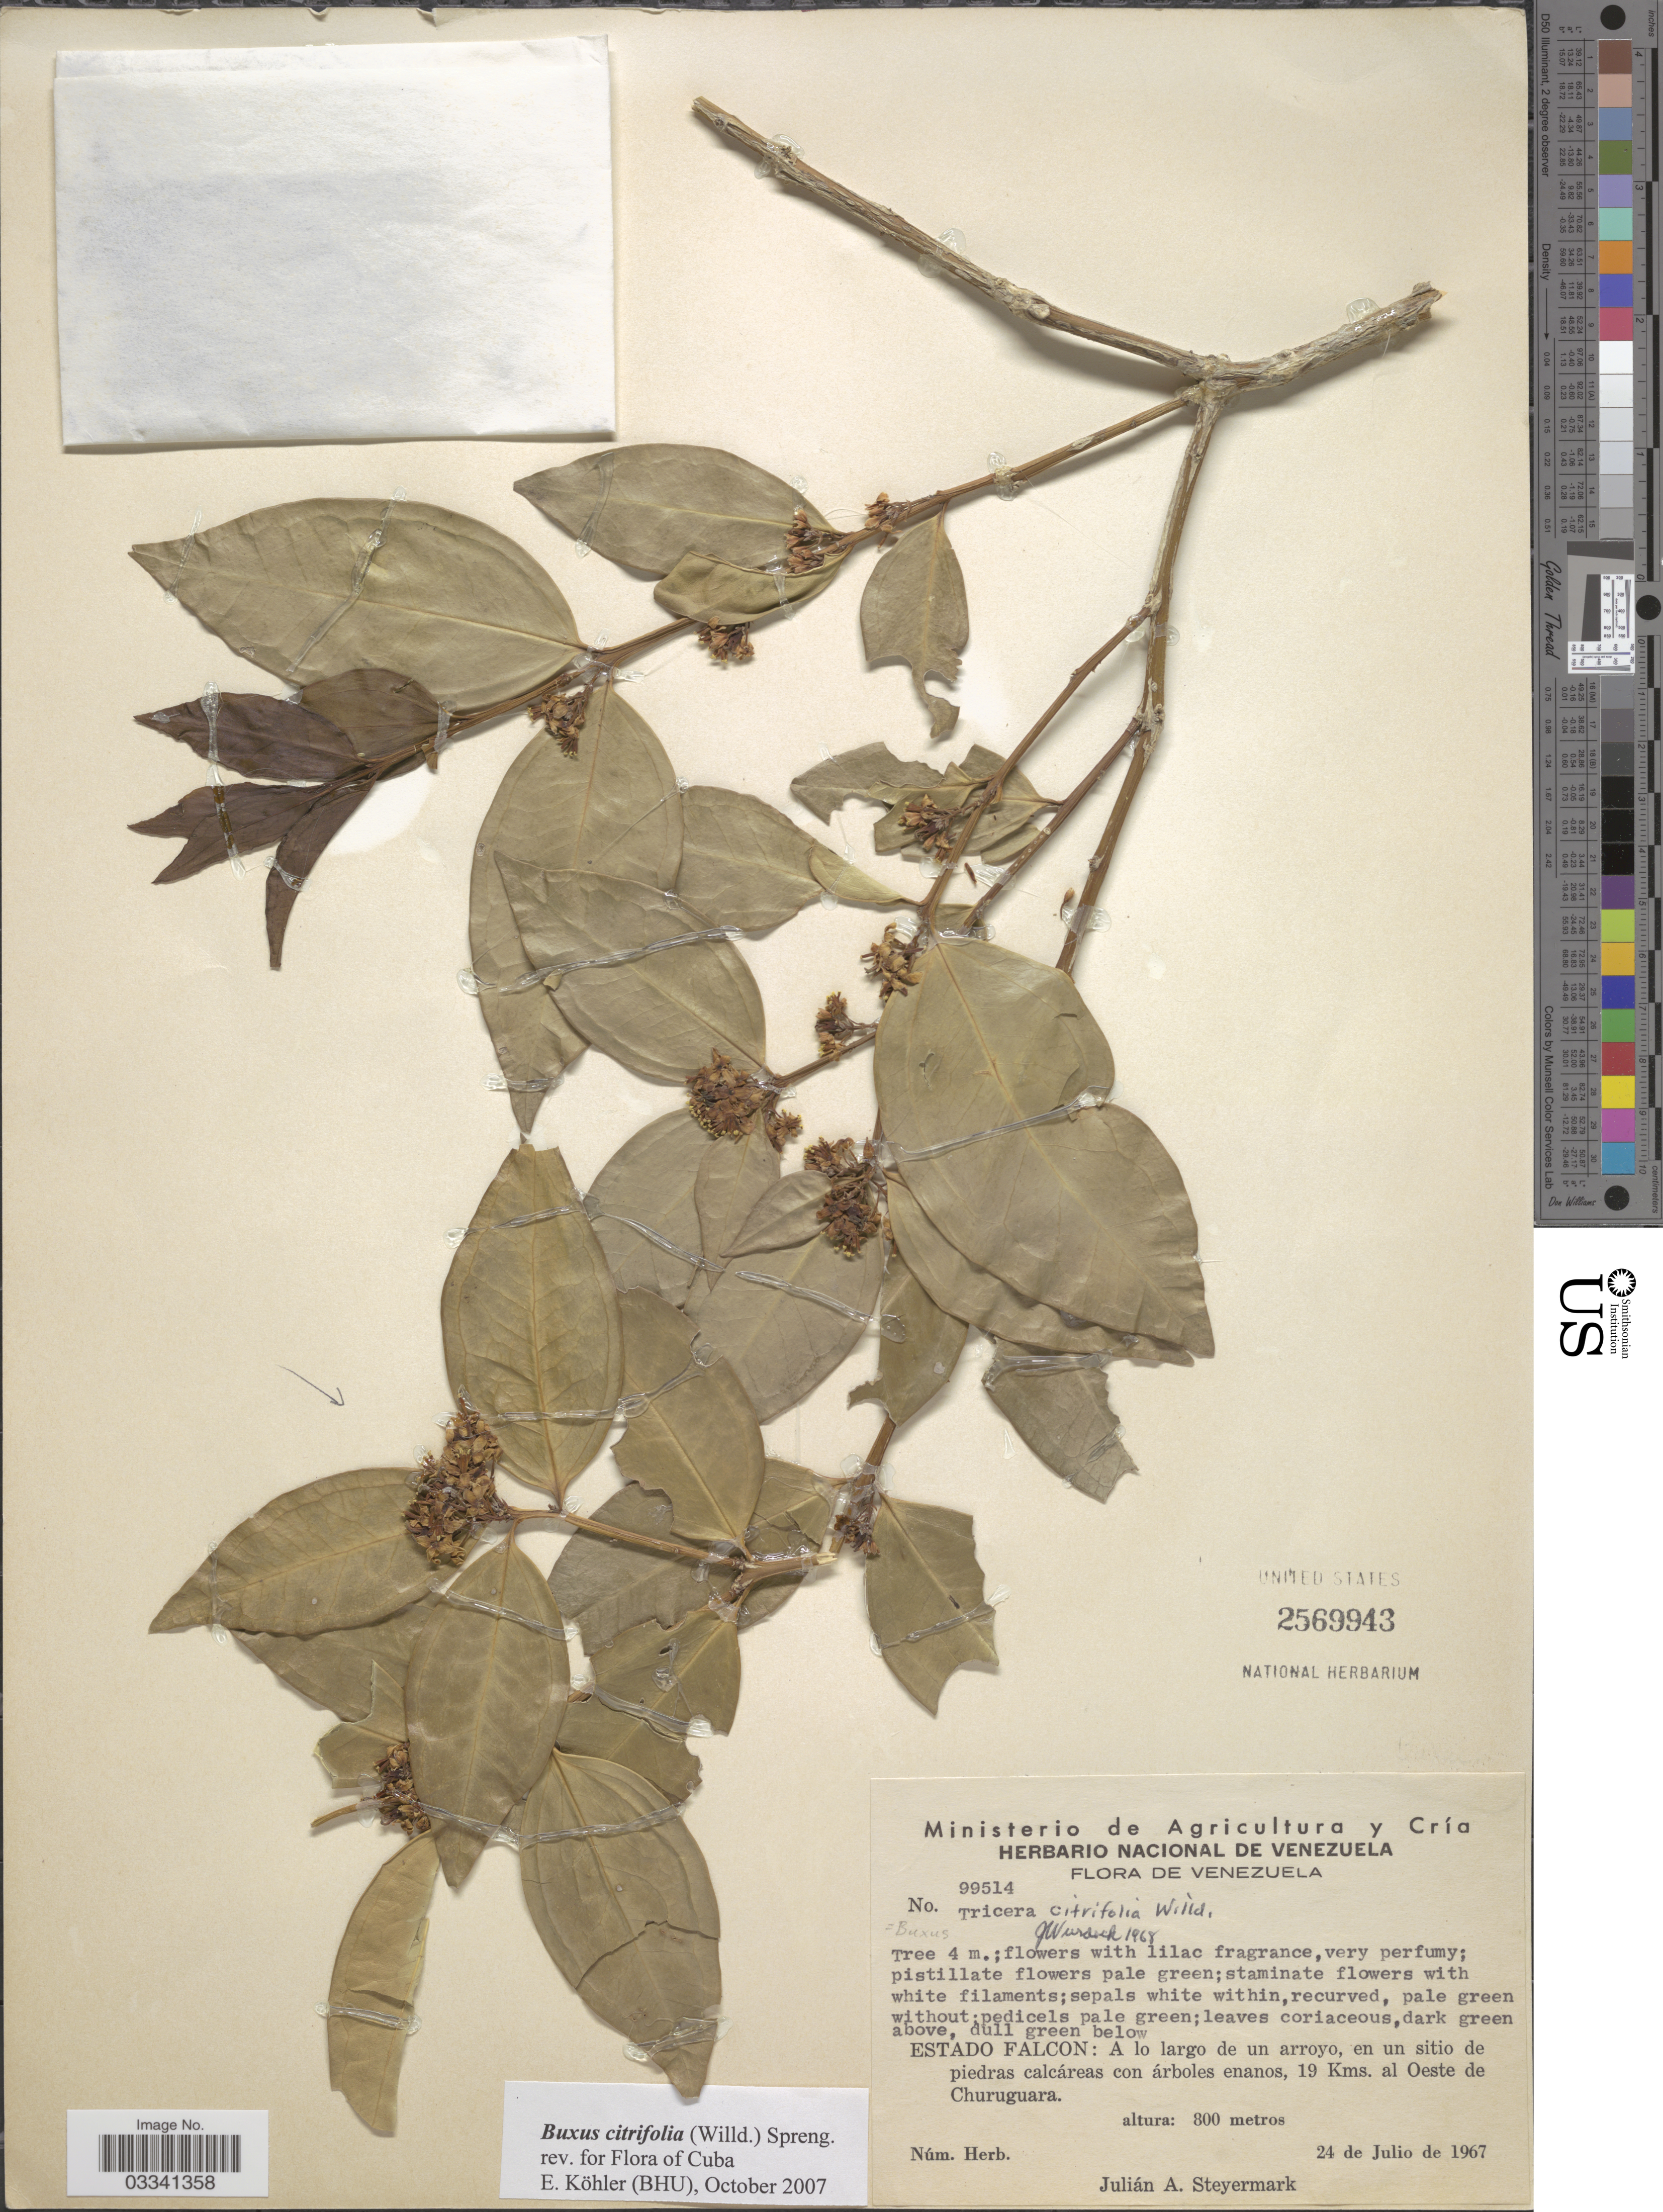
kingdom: Plantae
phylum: Tracheophyta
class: Magnoliopsida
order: Buxales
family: Buxaceae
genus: Buxus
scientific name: Buxus citrifolia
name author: (Willd.) Spreng.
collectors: J. Steyermark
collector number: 99514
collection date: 1967-07-24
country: Venezuela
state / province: Falcón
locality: A lo largo de un arroyo, en un sitio de piedras calcáreas con árboles enanos, 19 Kms. al Oeste de Churuguara.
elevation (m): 800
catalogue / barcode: US 2569943